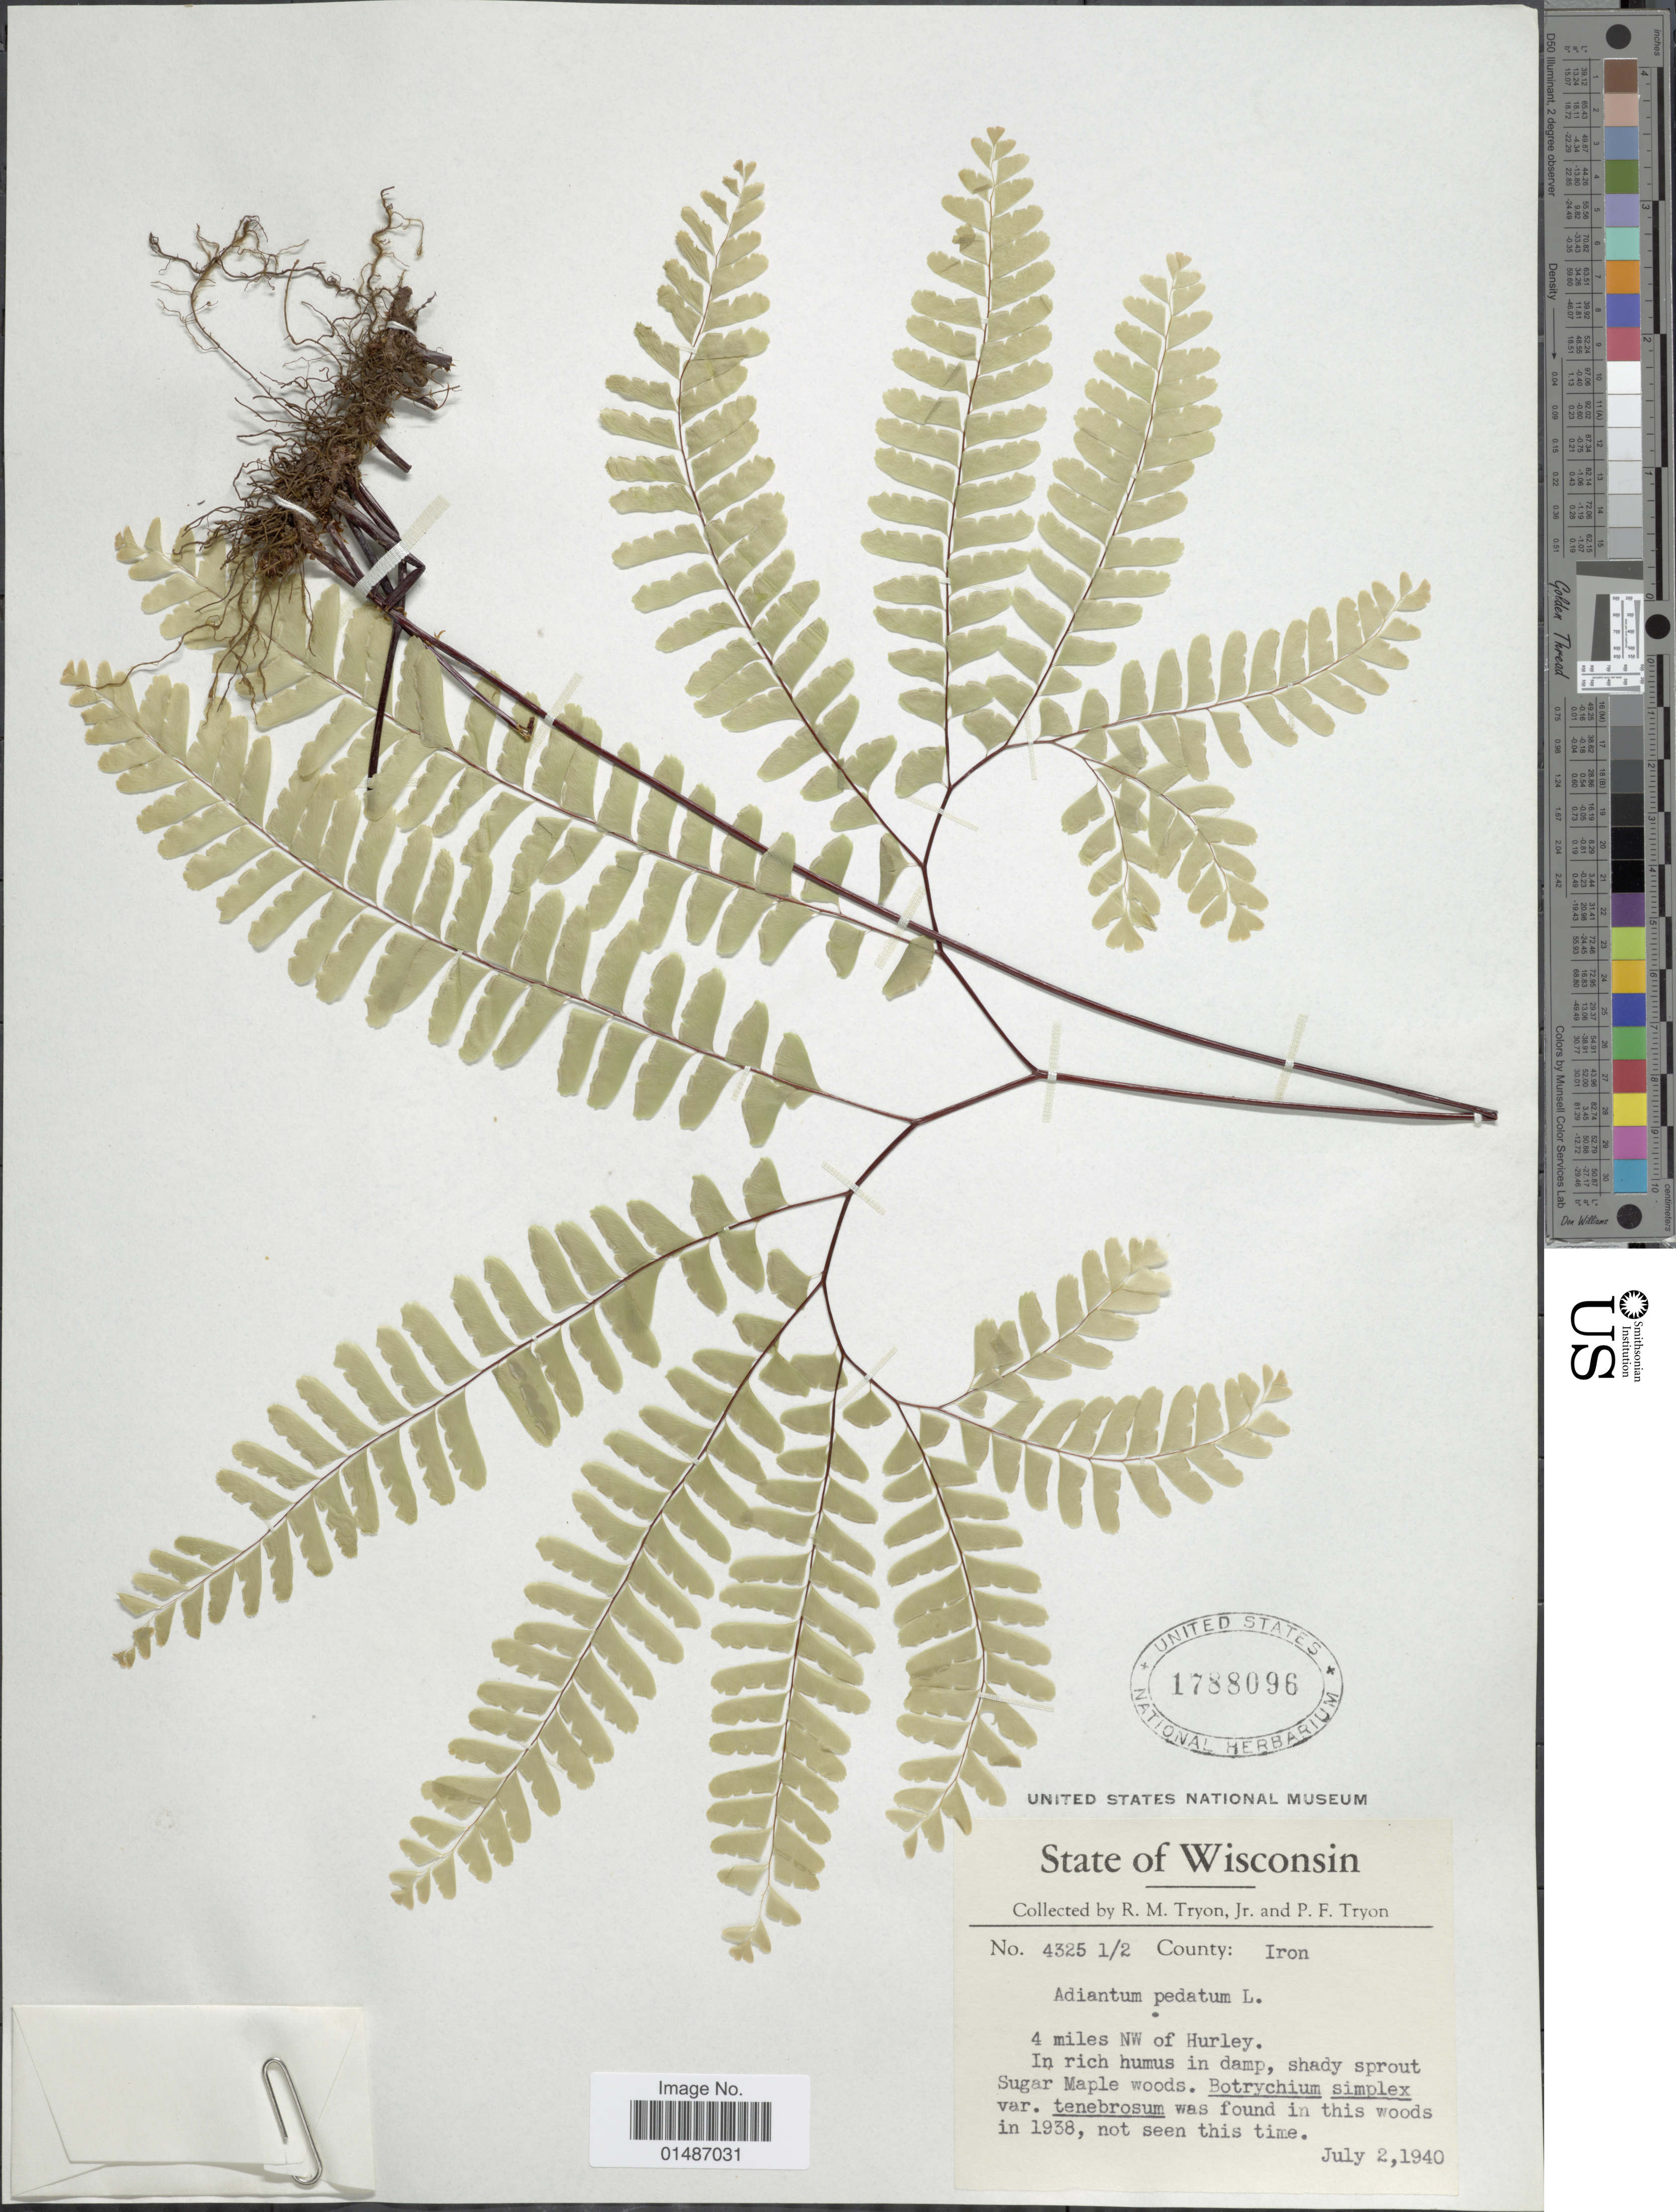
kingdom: Plantae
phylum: Tracheophyta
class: Polypodiopsida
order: Polypodiales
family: Pteridaceae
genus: Adiantum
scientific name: Adiantum pedatum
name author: L.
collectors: R. M. Tryon & P. Tryon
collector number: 4325 1/2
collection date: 1940-07-02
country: United States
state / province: Wisconsin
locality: County: Iron. 4 miles NW of Hurley.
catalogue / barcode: US 1788096